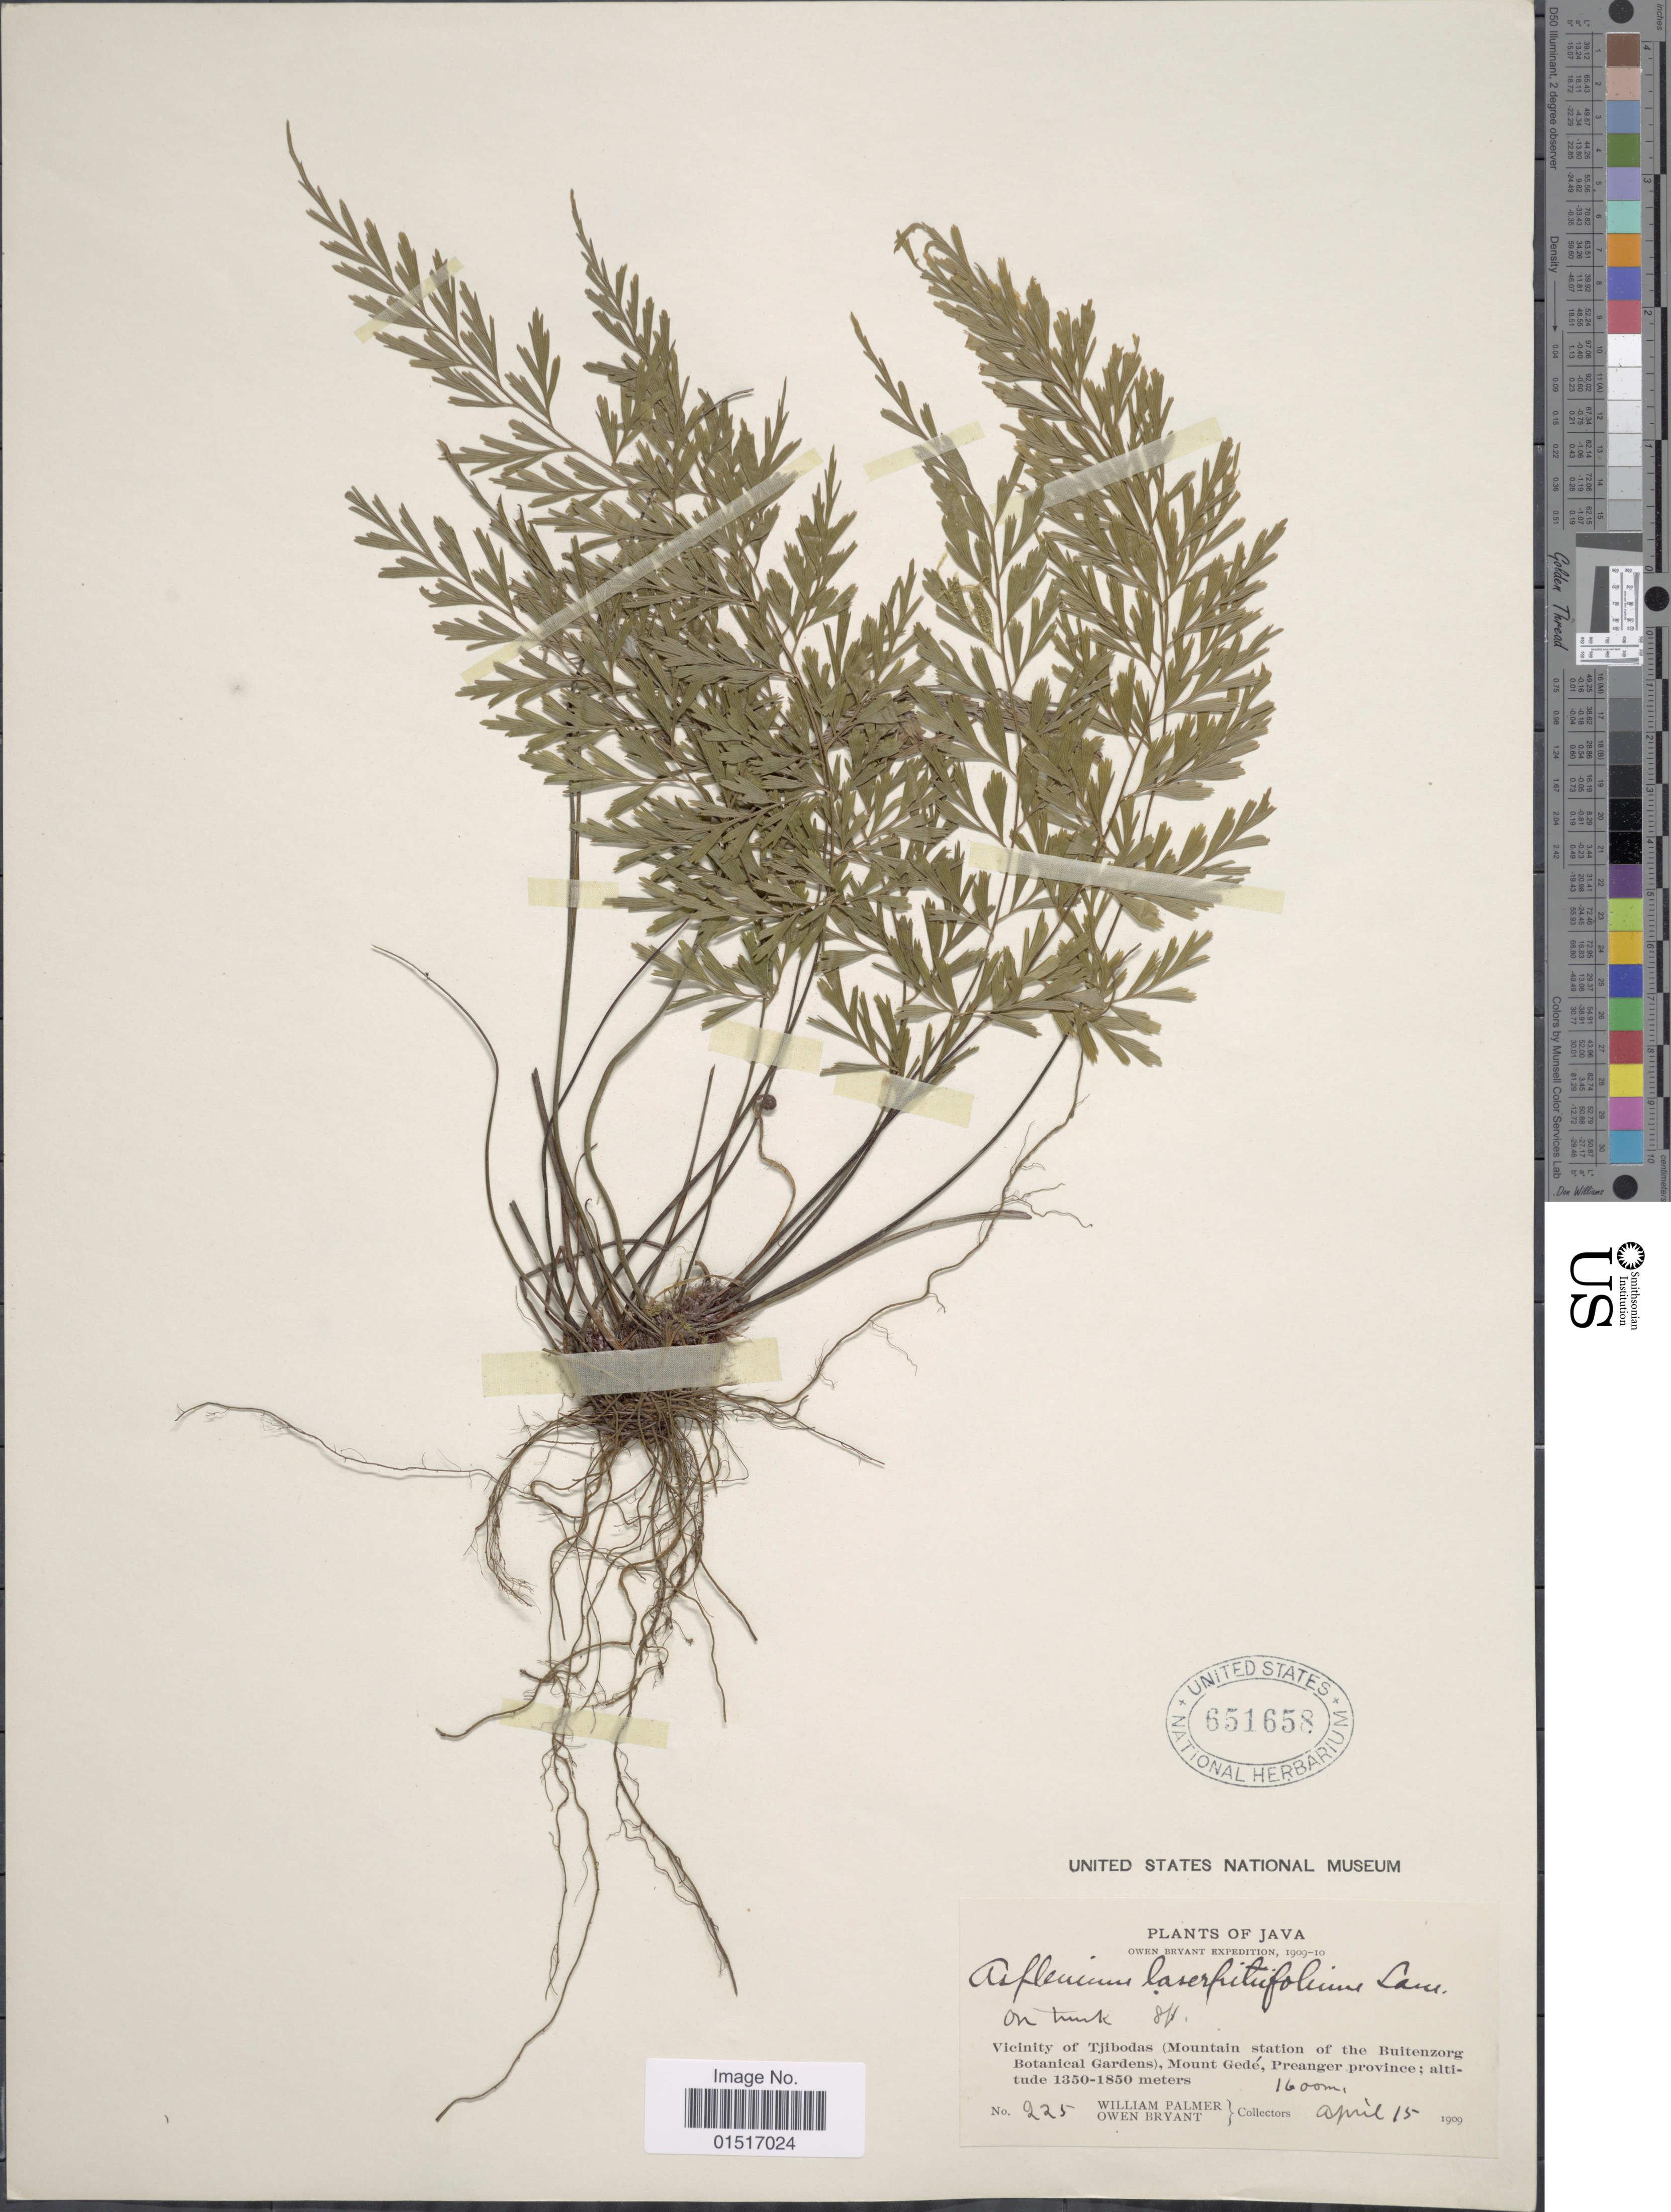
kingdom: Plantae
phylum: Tracheophyta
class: Polypodiopsida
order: Polypodiales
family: Aspleniaceae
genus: Asplenium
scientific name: Asplenium robustum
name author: Blume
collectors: W. Palmer & O. Bryant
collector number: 225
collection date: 1909-04-15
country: Indonesia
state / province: Java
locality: Vicinity of Tjibodas (Mountain station of the Buitenzorg Botanical Gardens), Mount Gede, Preanger province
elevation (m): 1600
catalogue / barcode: US 651658